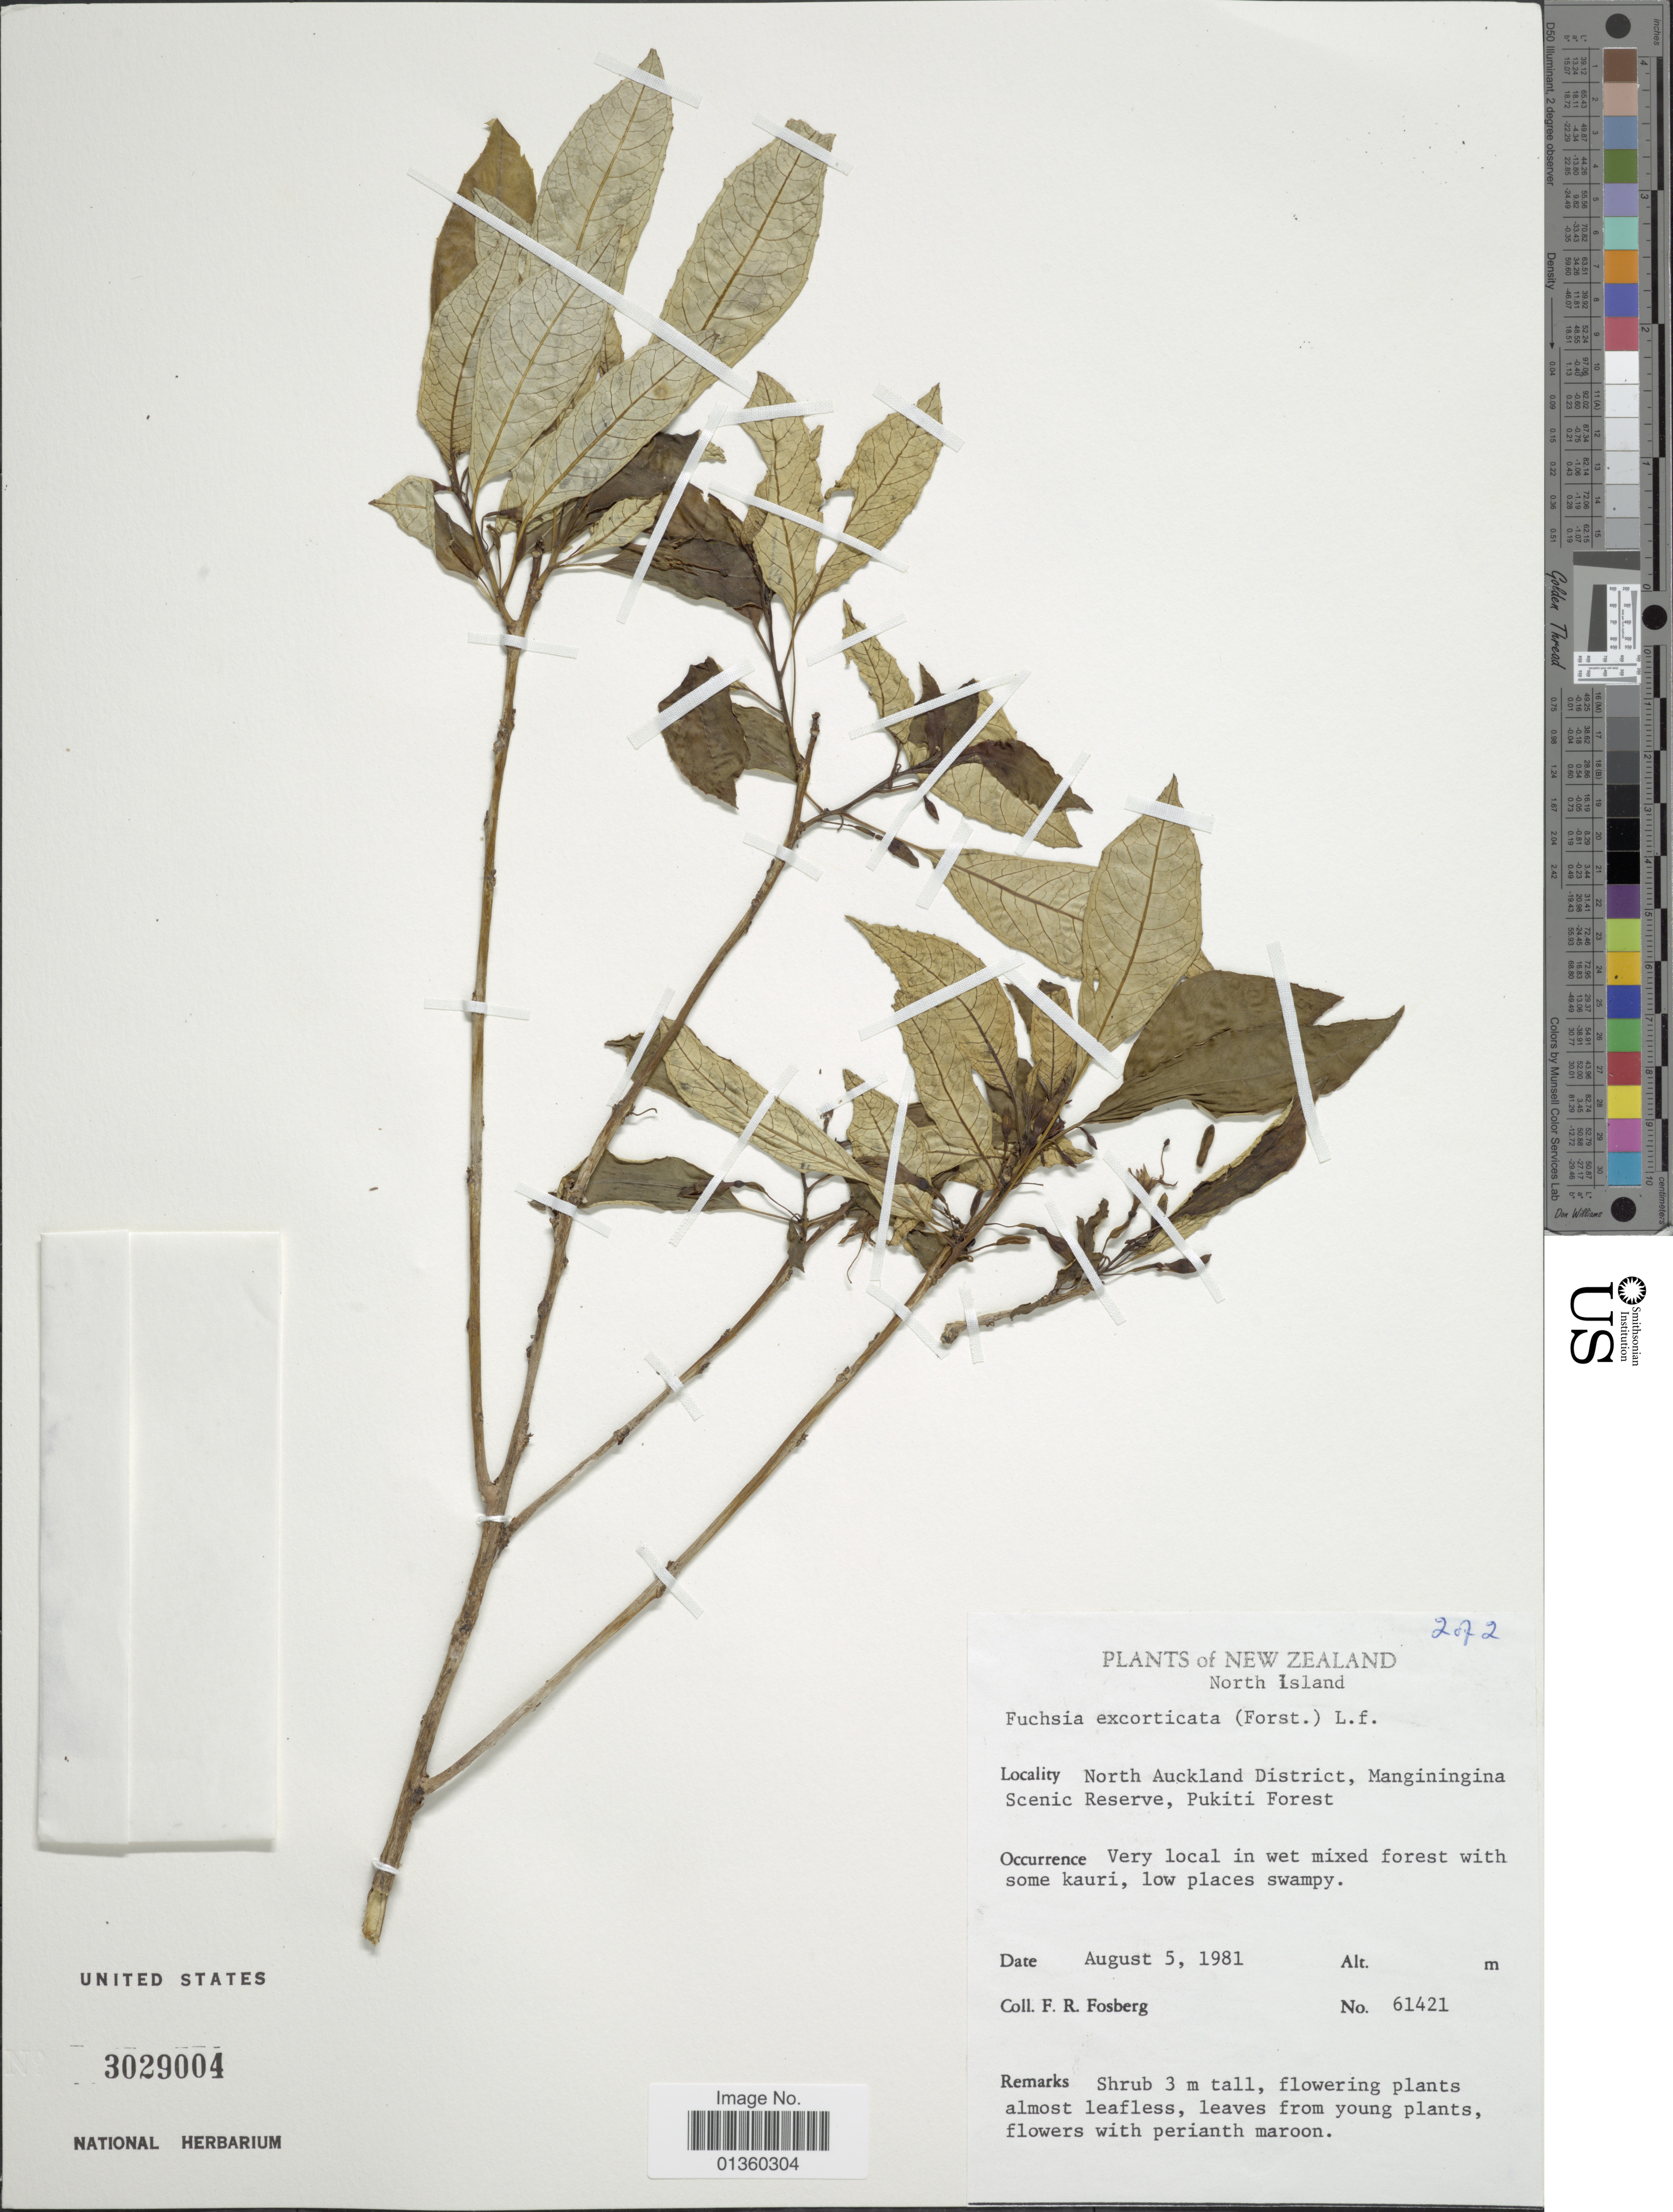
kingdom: Plantae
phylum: Tracheophyta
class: Magnoliopsida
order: Myrtales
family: Onagraceae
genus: Fuchsia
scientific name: Fuchsia excorticata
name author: (J.R. Forst. & G. Forst.) L. f.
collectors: F. R. Fosberg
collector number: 61421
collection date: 1981-08-05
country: New Zealand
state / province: Auckland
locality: North Island, North Auckland District, Manginingina Scenic Reserve, Pukiti Forest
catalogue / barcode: US 3029004